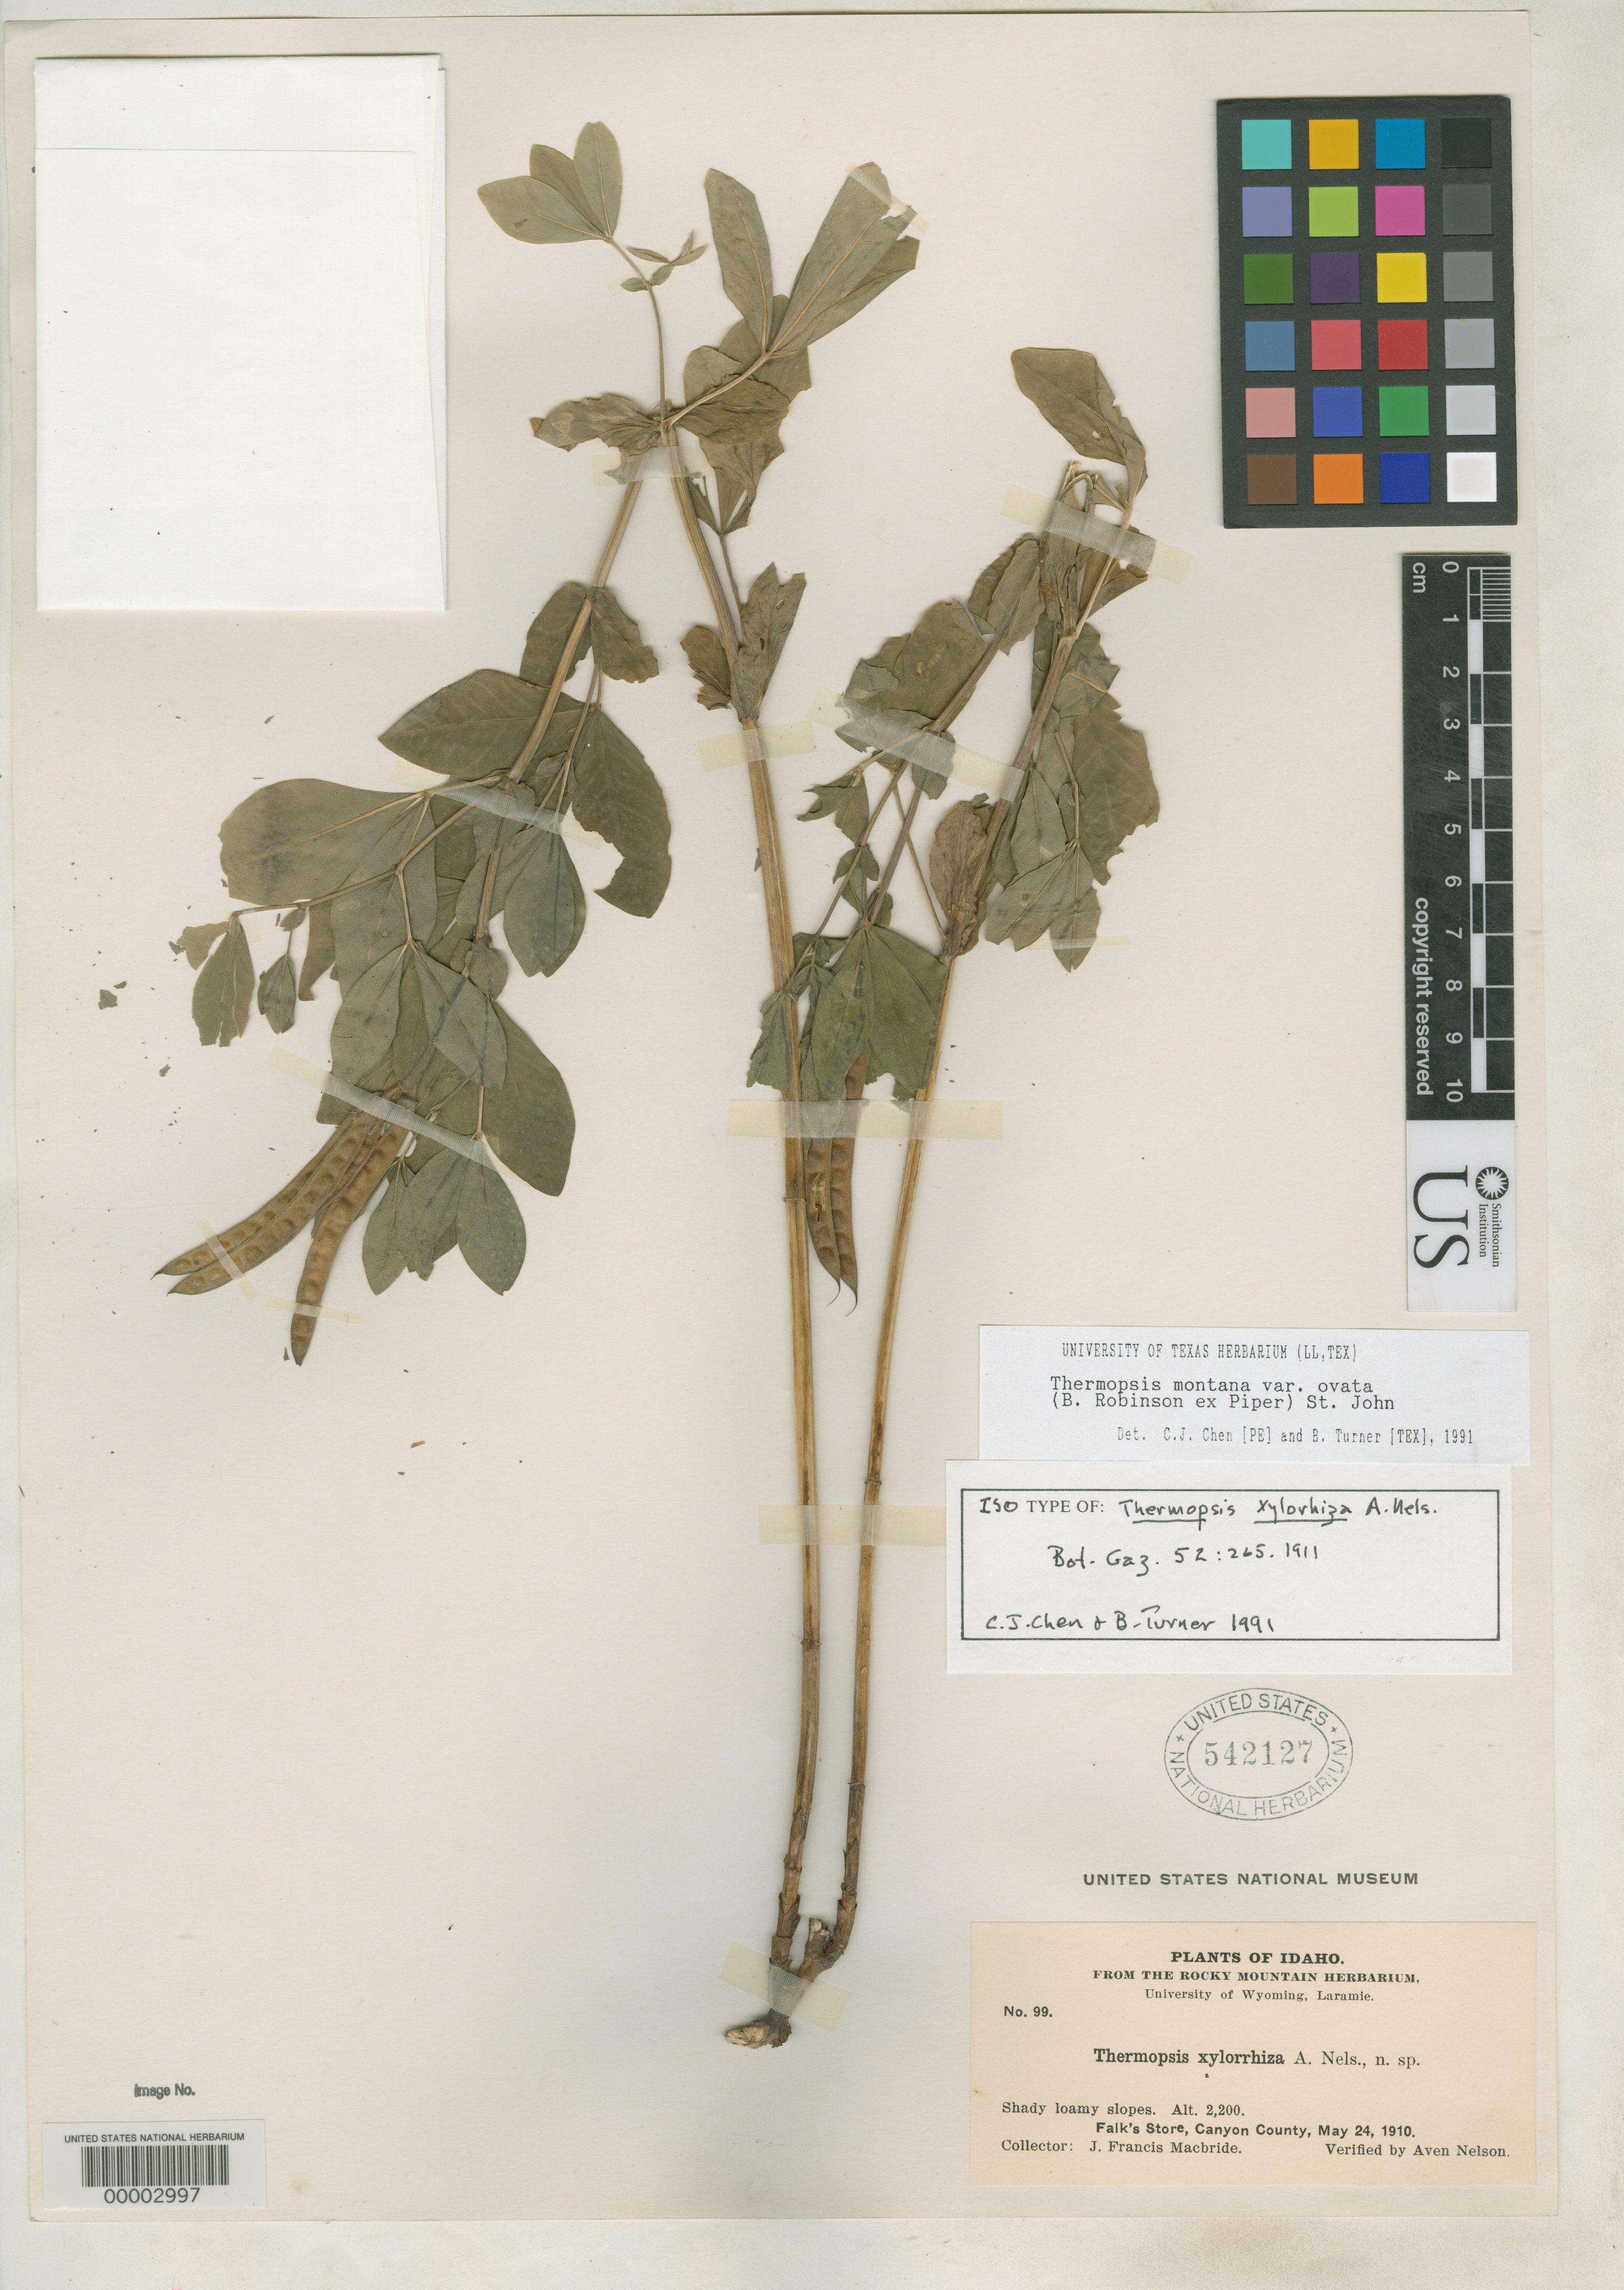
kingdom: Plantae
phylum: Tracheophyta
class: Magnoliopsida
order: Fabales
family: Fabaceae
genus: Thermopsis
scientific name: Thermopsis xylorhiza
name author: A. Nelson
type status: Isotype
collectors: J. F. Macbride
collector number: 99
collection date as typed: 24 May 1910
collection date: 1910-05-24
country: United States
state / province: Idaho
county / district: Canyon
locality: Falk's Store.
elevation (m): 671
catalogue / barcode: US 542127